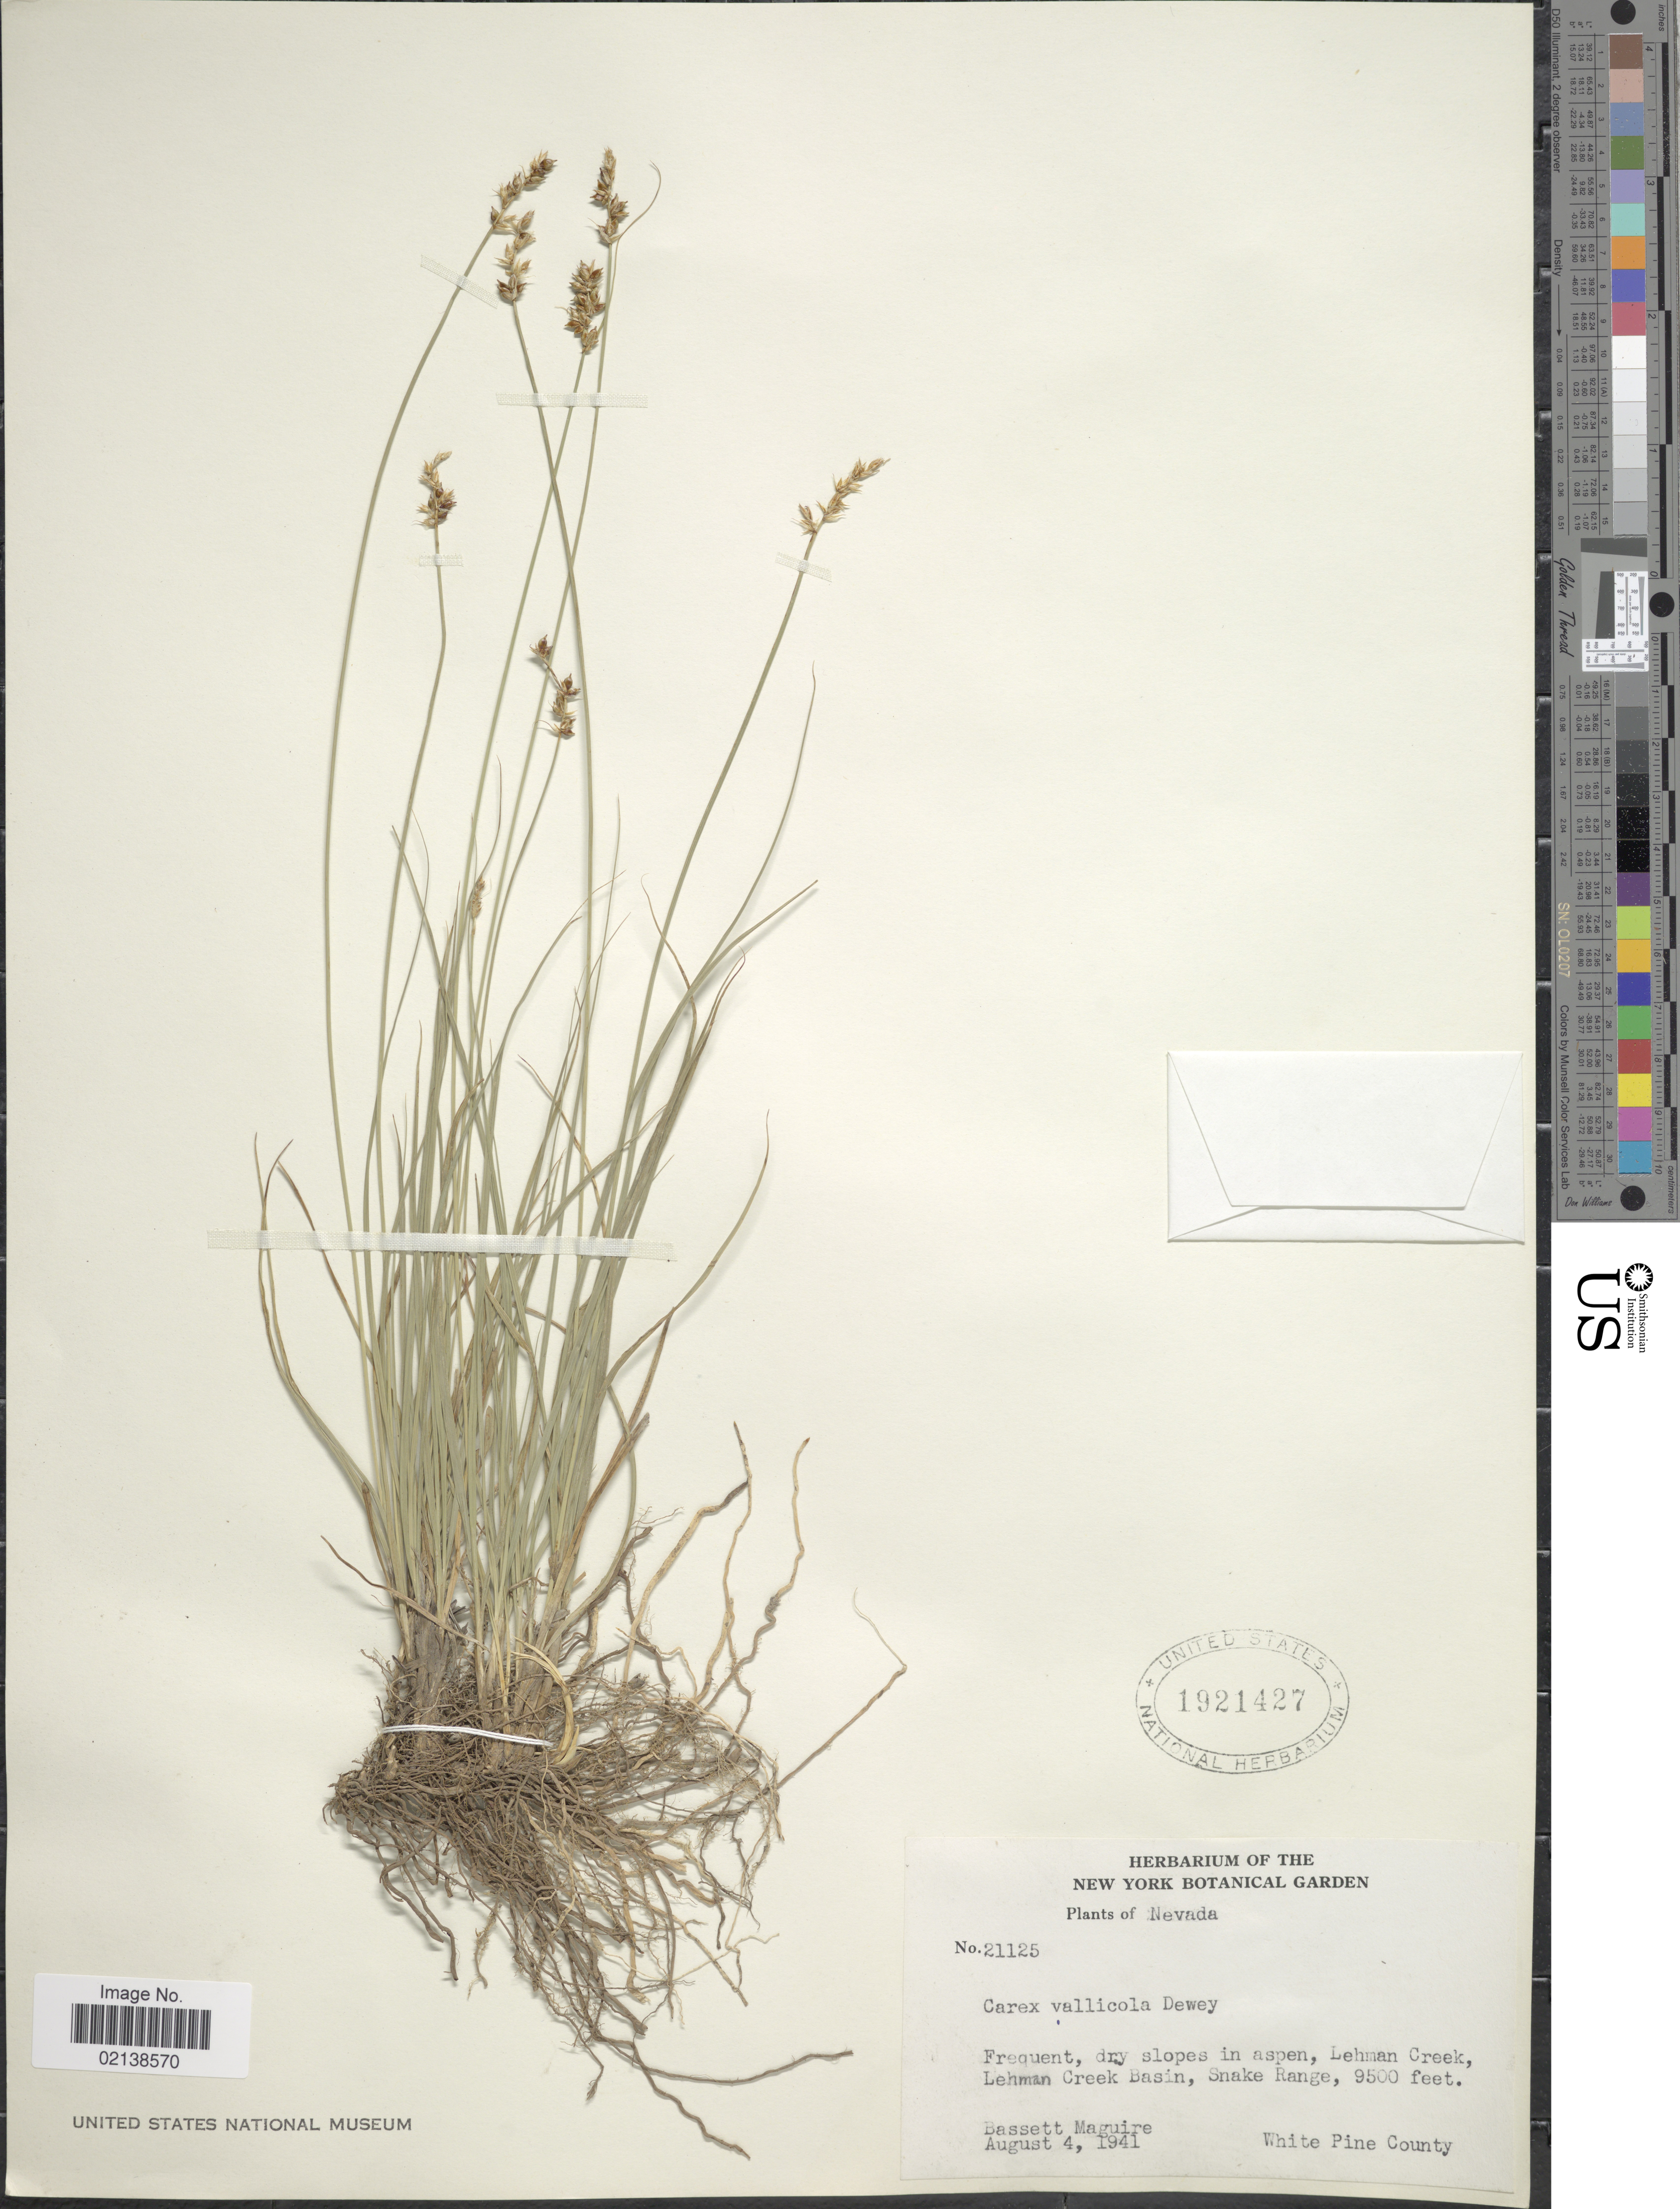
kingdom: Plantae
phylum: Tracheophyta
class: Liliopsida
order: Poales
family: Cyperaceae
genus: Carex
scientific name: Carex vallicola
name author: Dewey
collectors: B. Maguire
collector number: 21125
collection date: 1941-08-04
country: United States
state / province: Nevada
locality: Frequent, dry slopes in aspen, Lehman Creek, Lehman Creek basin, Snake Range, White Pine County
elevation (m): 2896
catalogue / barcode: US 1921427